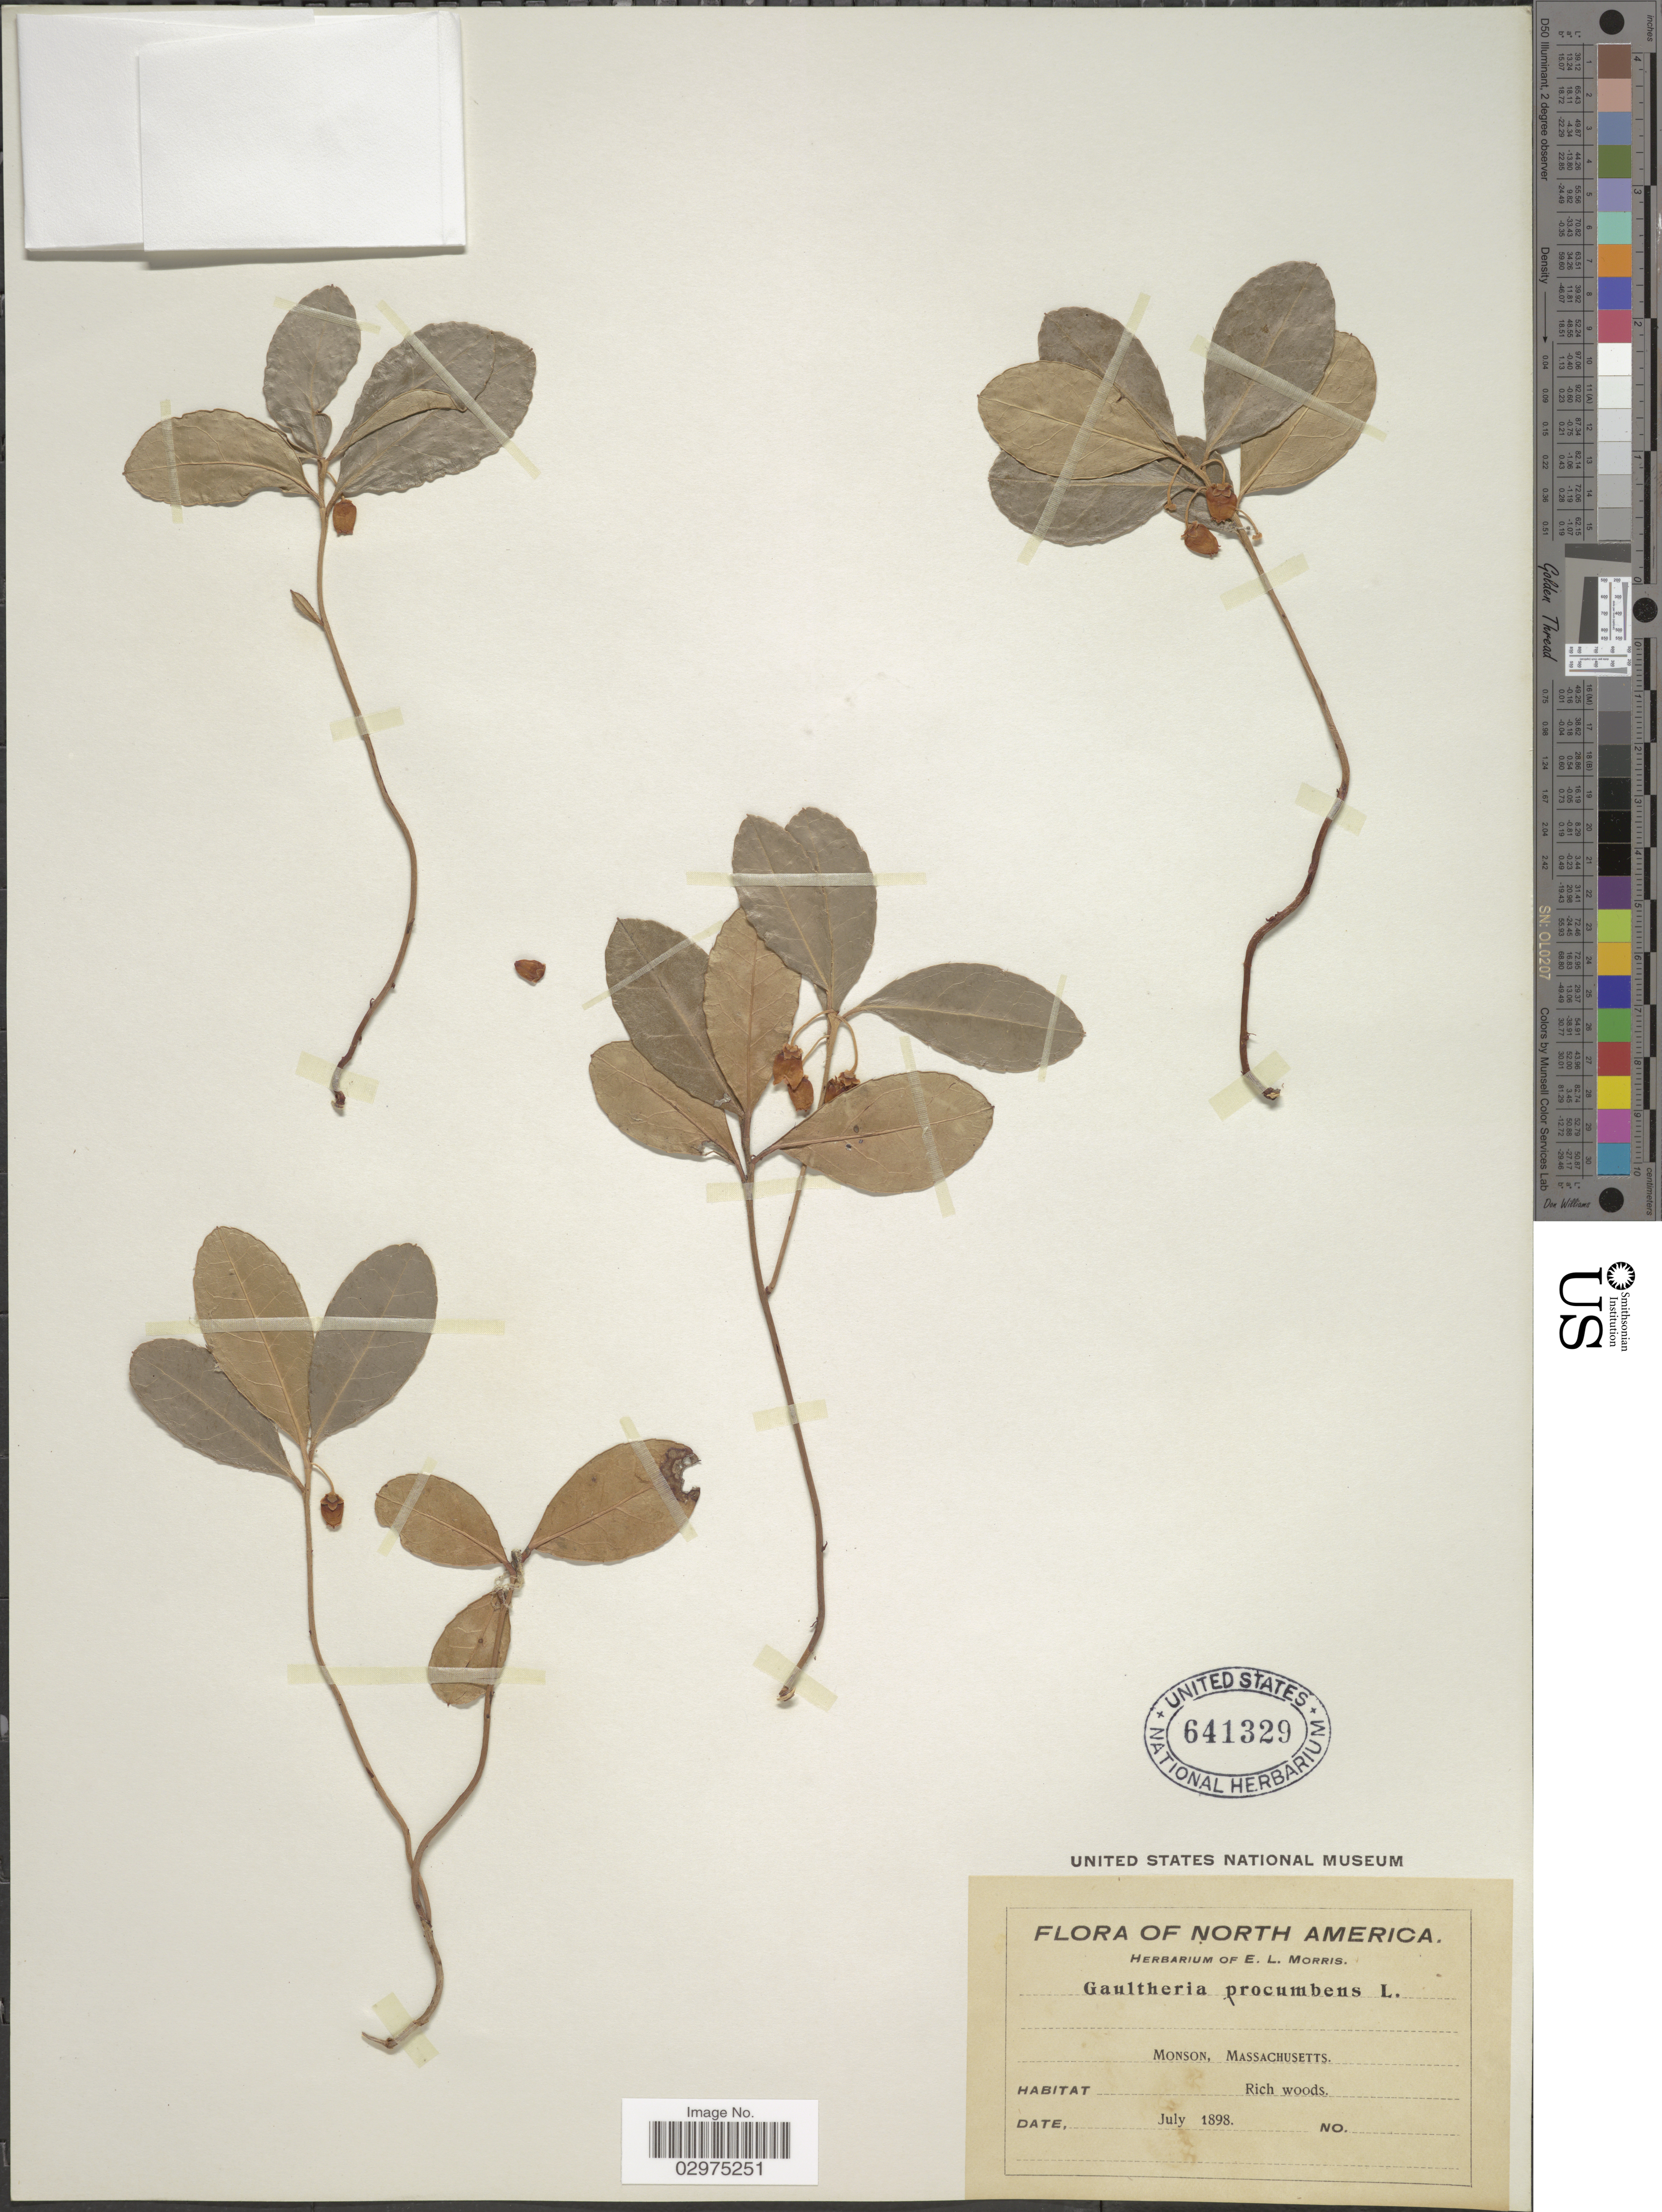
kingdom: Plantae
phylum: Tracheophyta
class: Magnoliopsida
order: Ericales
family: Ericaceae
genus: Gaultheria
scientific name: Gaultheria procumbens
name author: L.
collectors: ex herb. E.L. Morris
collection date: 1898-07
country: United States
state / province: Massachusetts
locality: Monson.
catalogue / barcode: US 641329